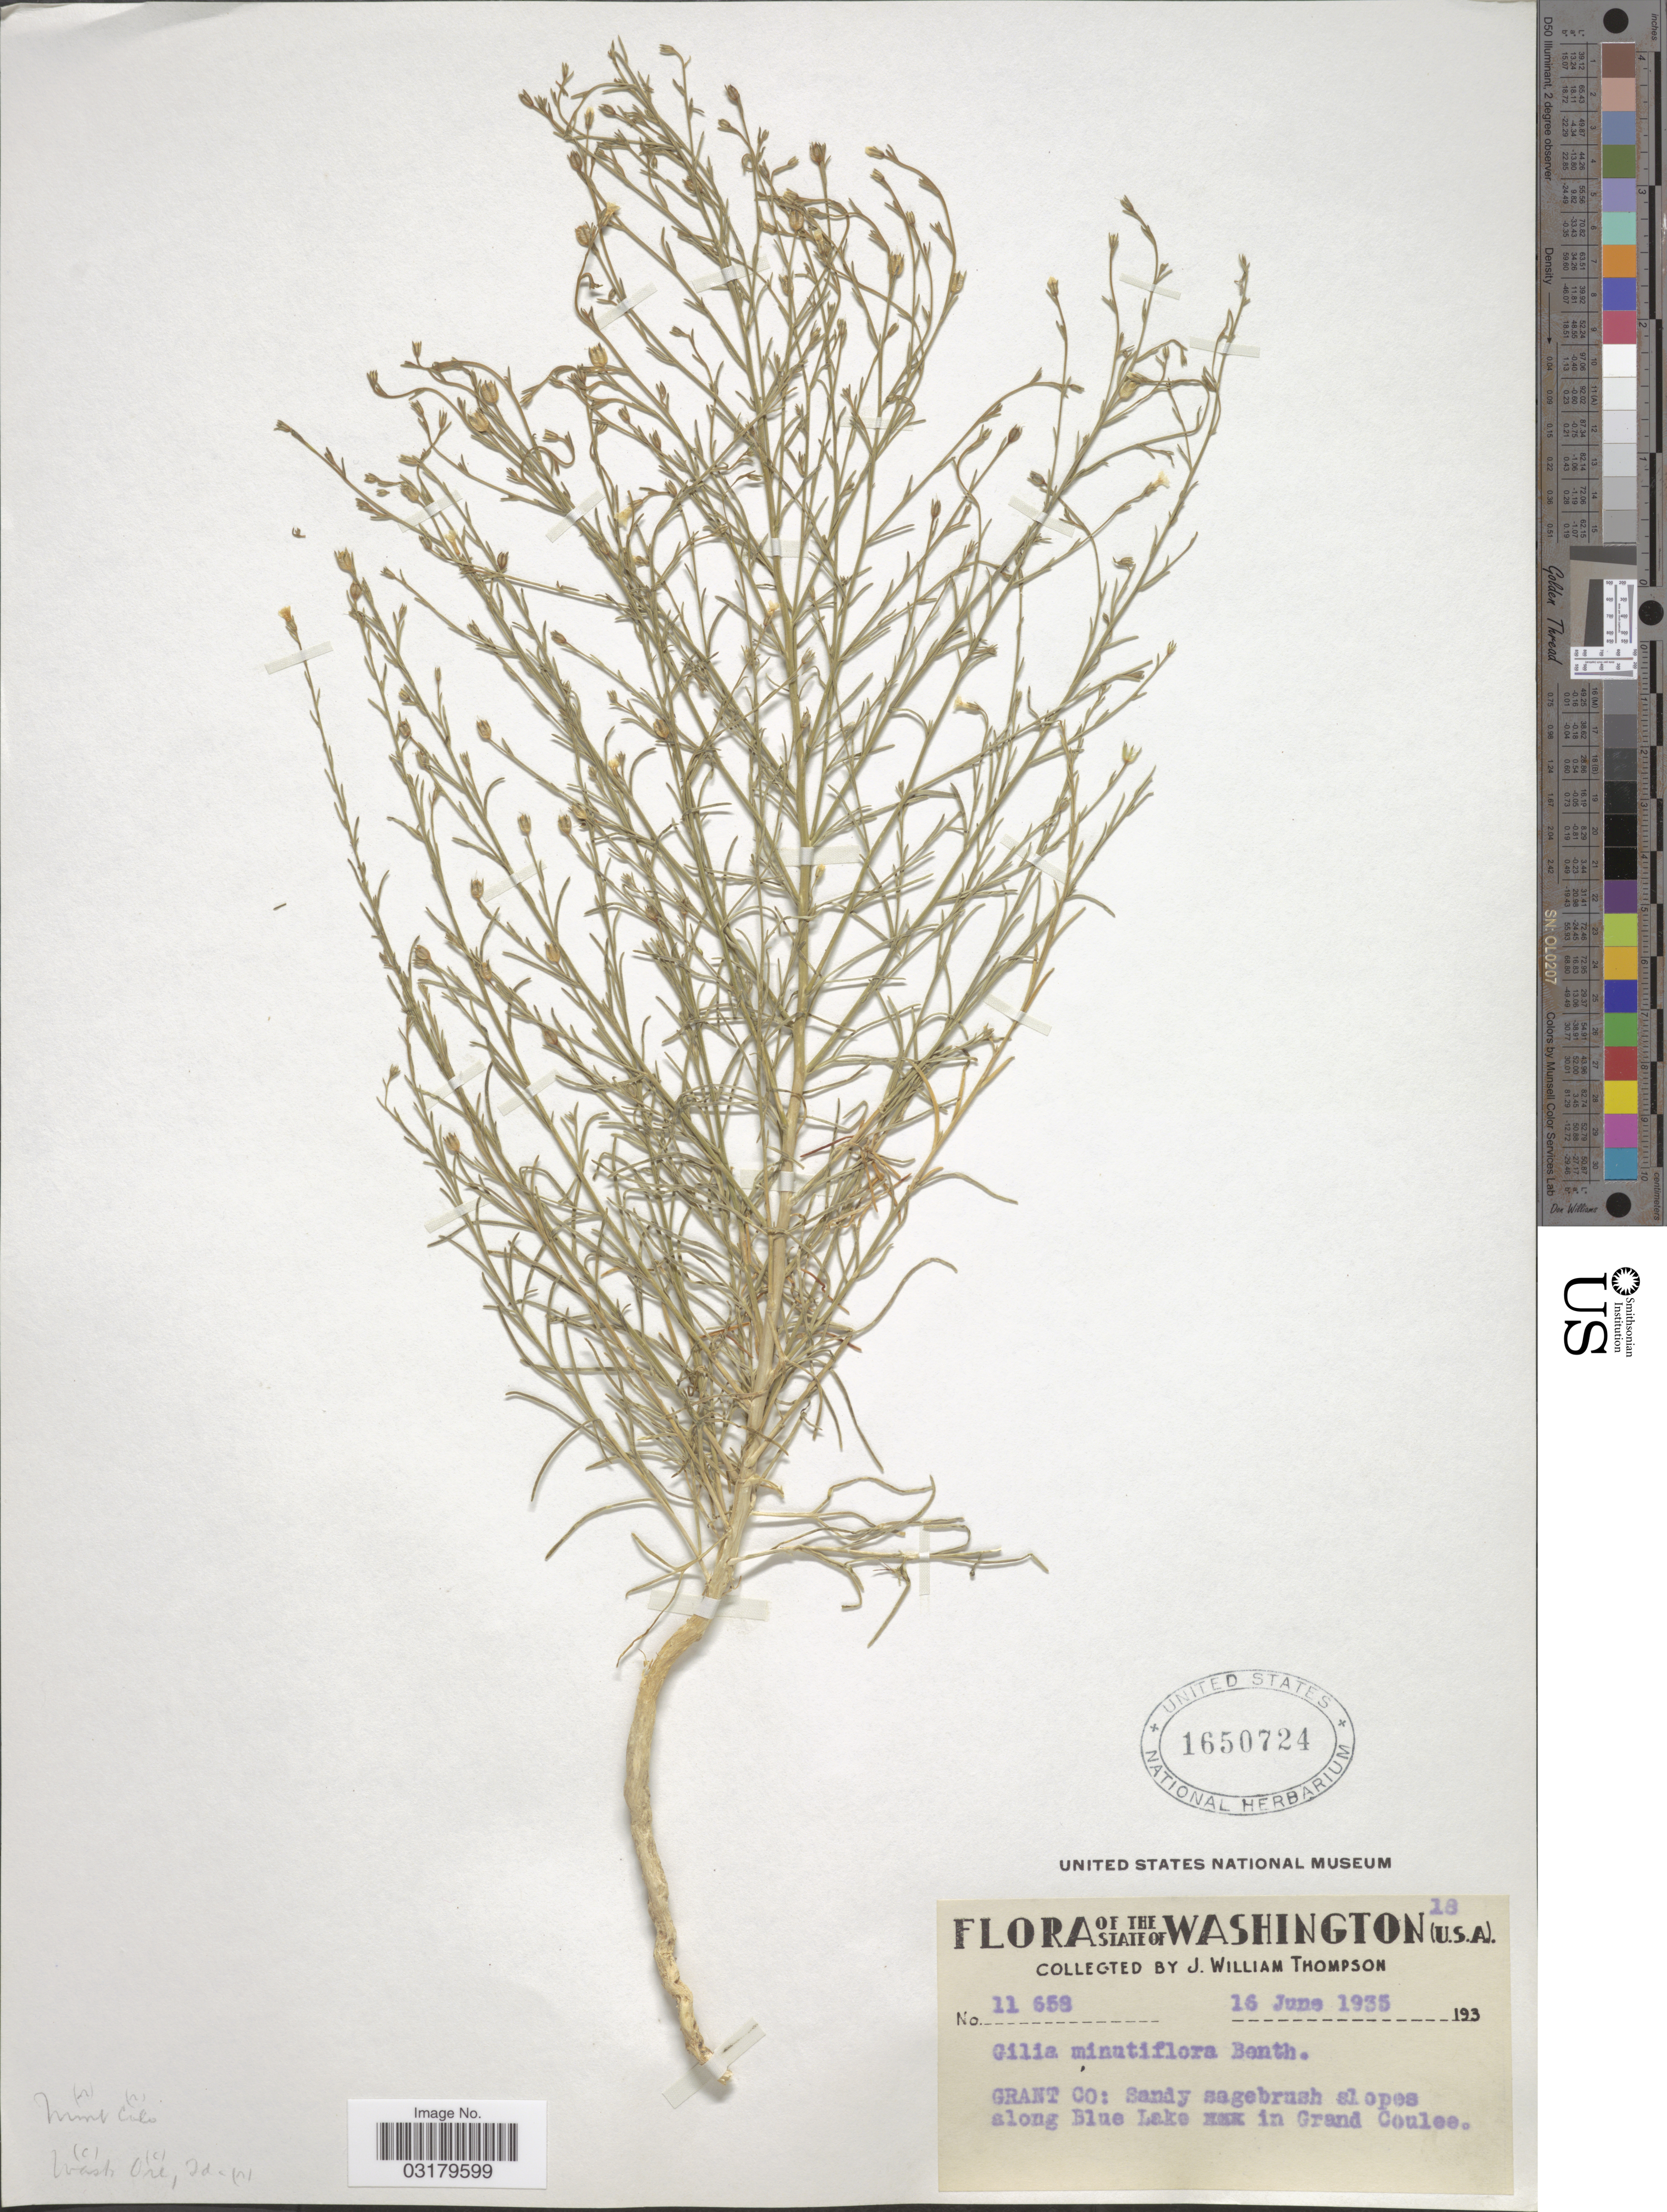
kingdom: Plantae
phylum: Tracheophyta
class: Magnoliopsida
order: Ericales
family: Polemoniaceae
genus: Microgilia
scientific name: Microgilia minutiflora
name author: (J.M. Porter & L.A. Johnson) Benth.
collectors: J. W. Thompson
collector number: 11658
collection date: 1935-06-16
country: United States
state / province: Washington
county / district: Grant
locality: Grant Co.: Sandy sagebrush slopes along Blue Lake in Grand Coulee.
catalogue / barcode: US 1650724